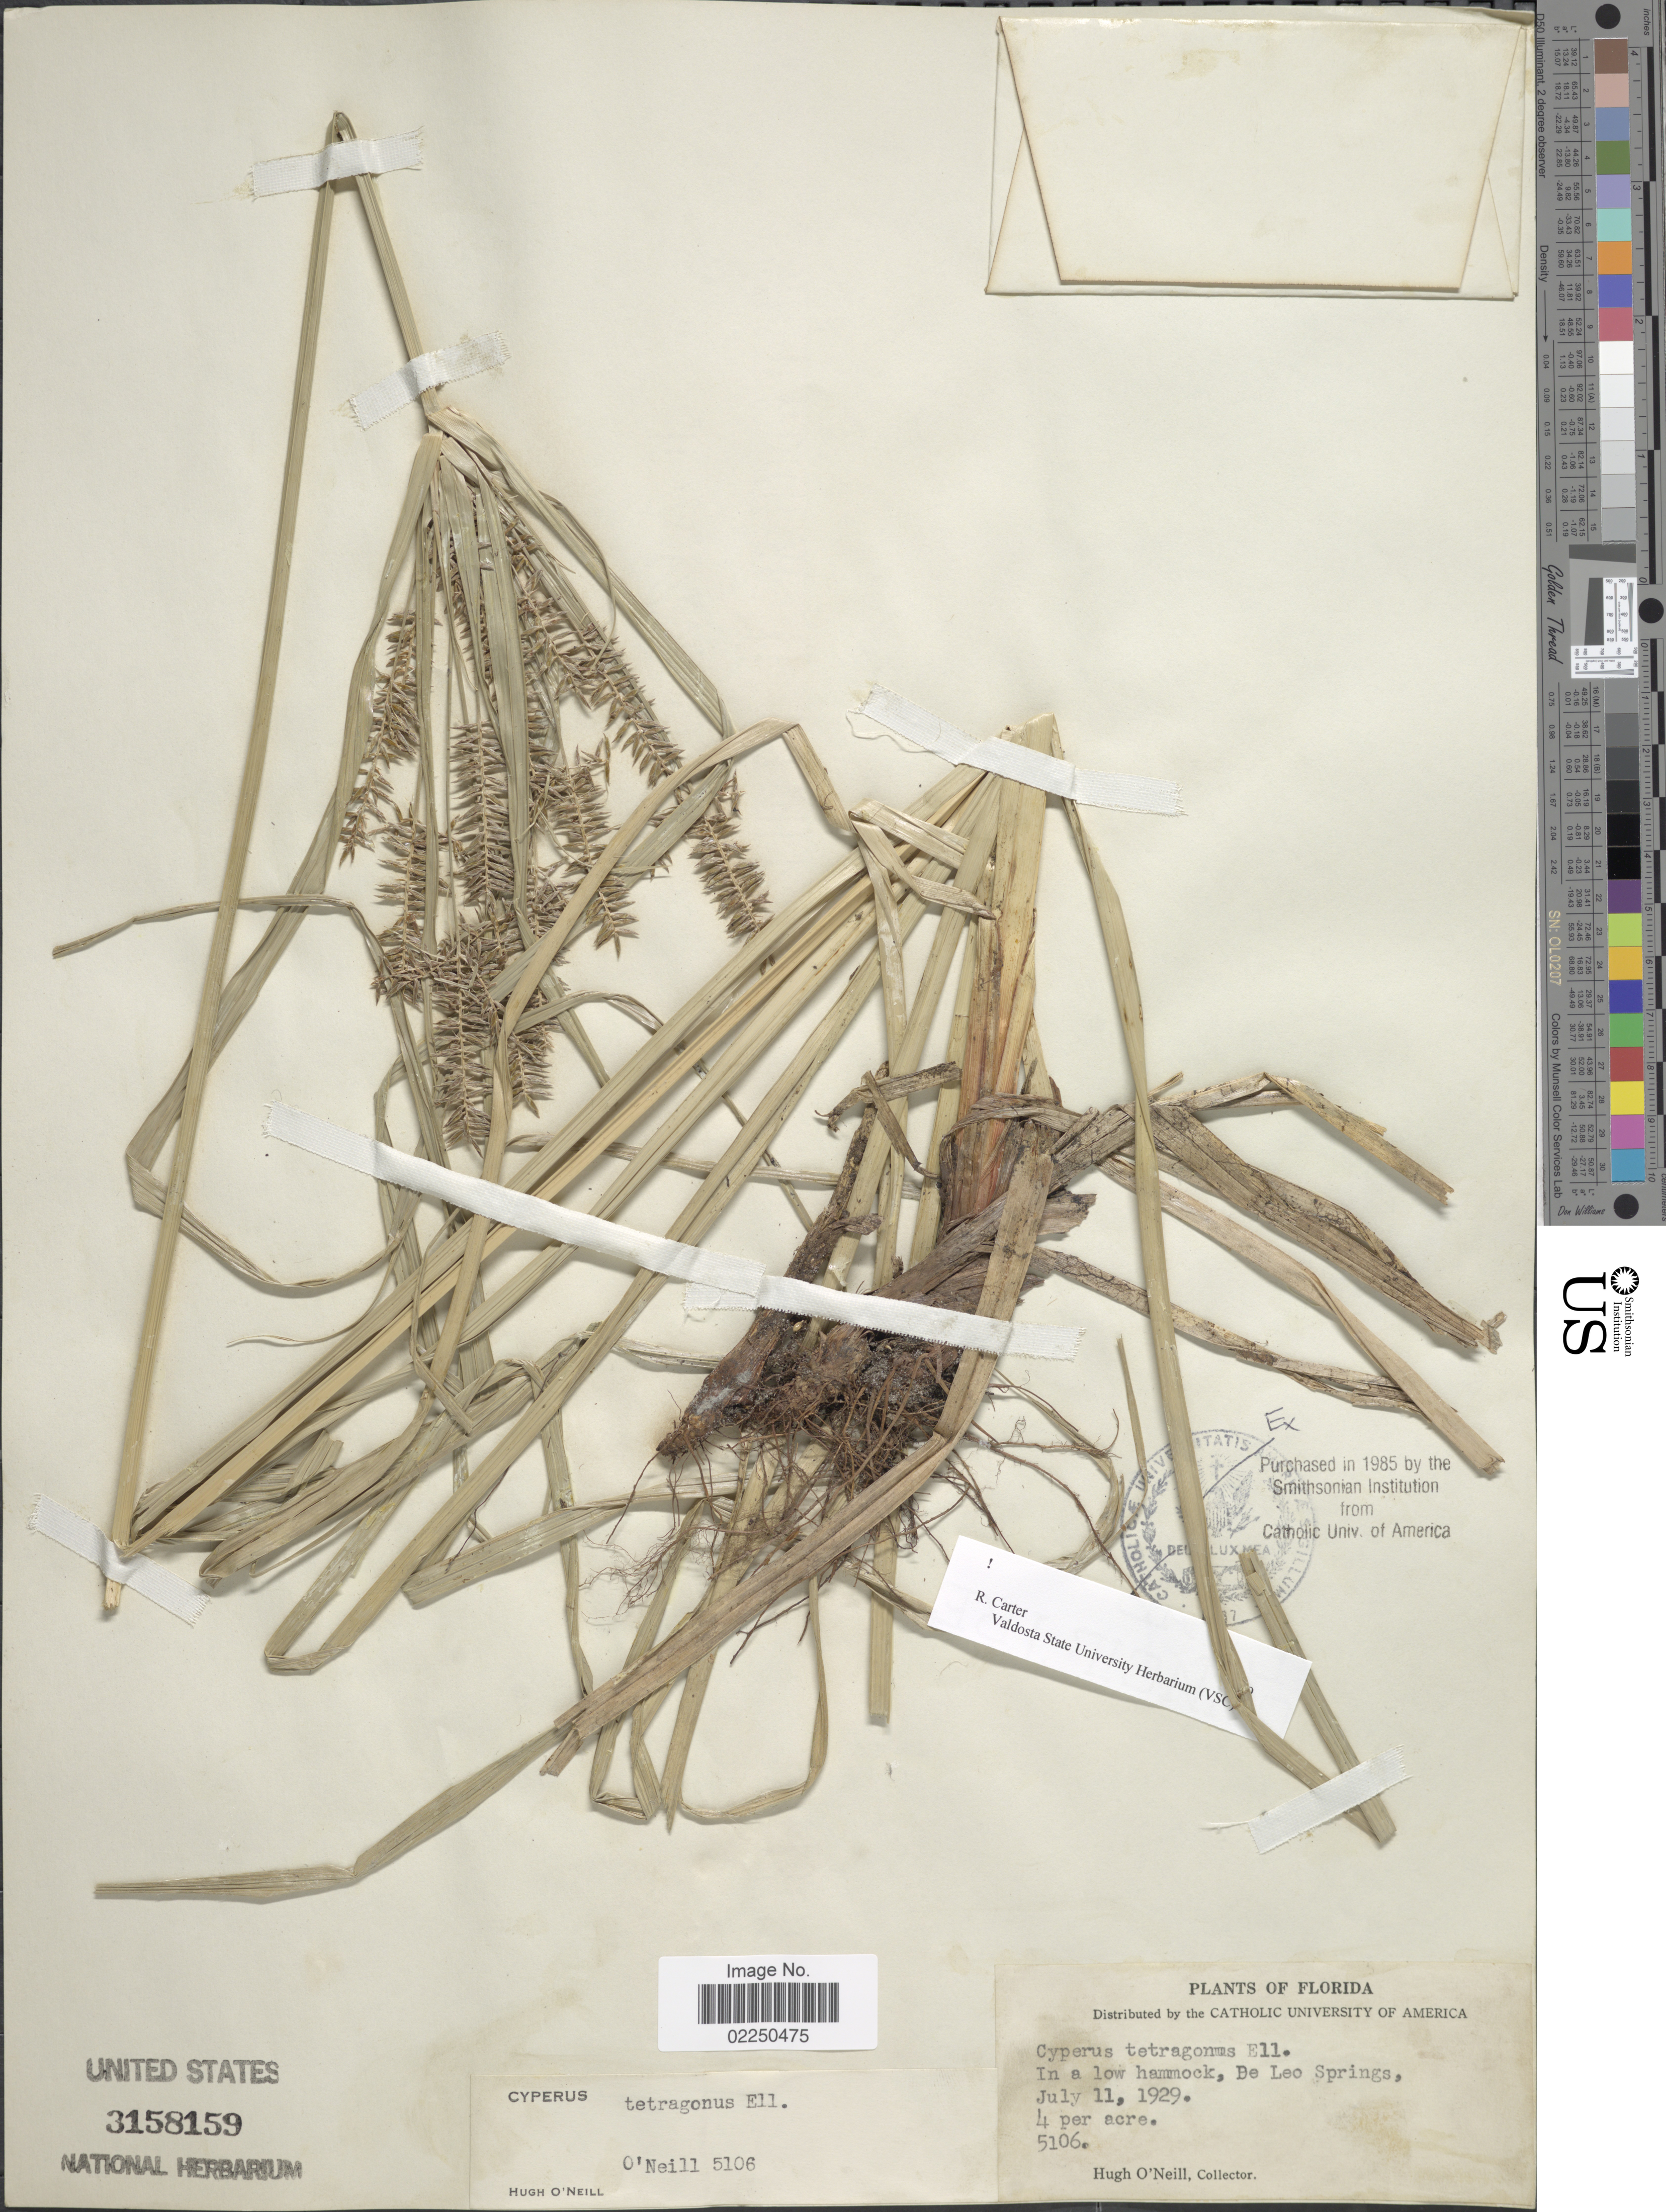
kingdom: Plantae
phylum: Tracheophyta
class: Liliopsida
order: Poales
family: Cyperaceae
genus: Cyperus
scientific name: Cyperus tetragonus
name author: Elliott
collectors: H. O'Neill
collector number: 5106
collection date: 1929-07-11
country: United States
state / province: Florida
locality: In a low hammock, De Leo Springs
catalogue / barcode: US 3158159